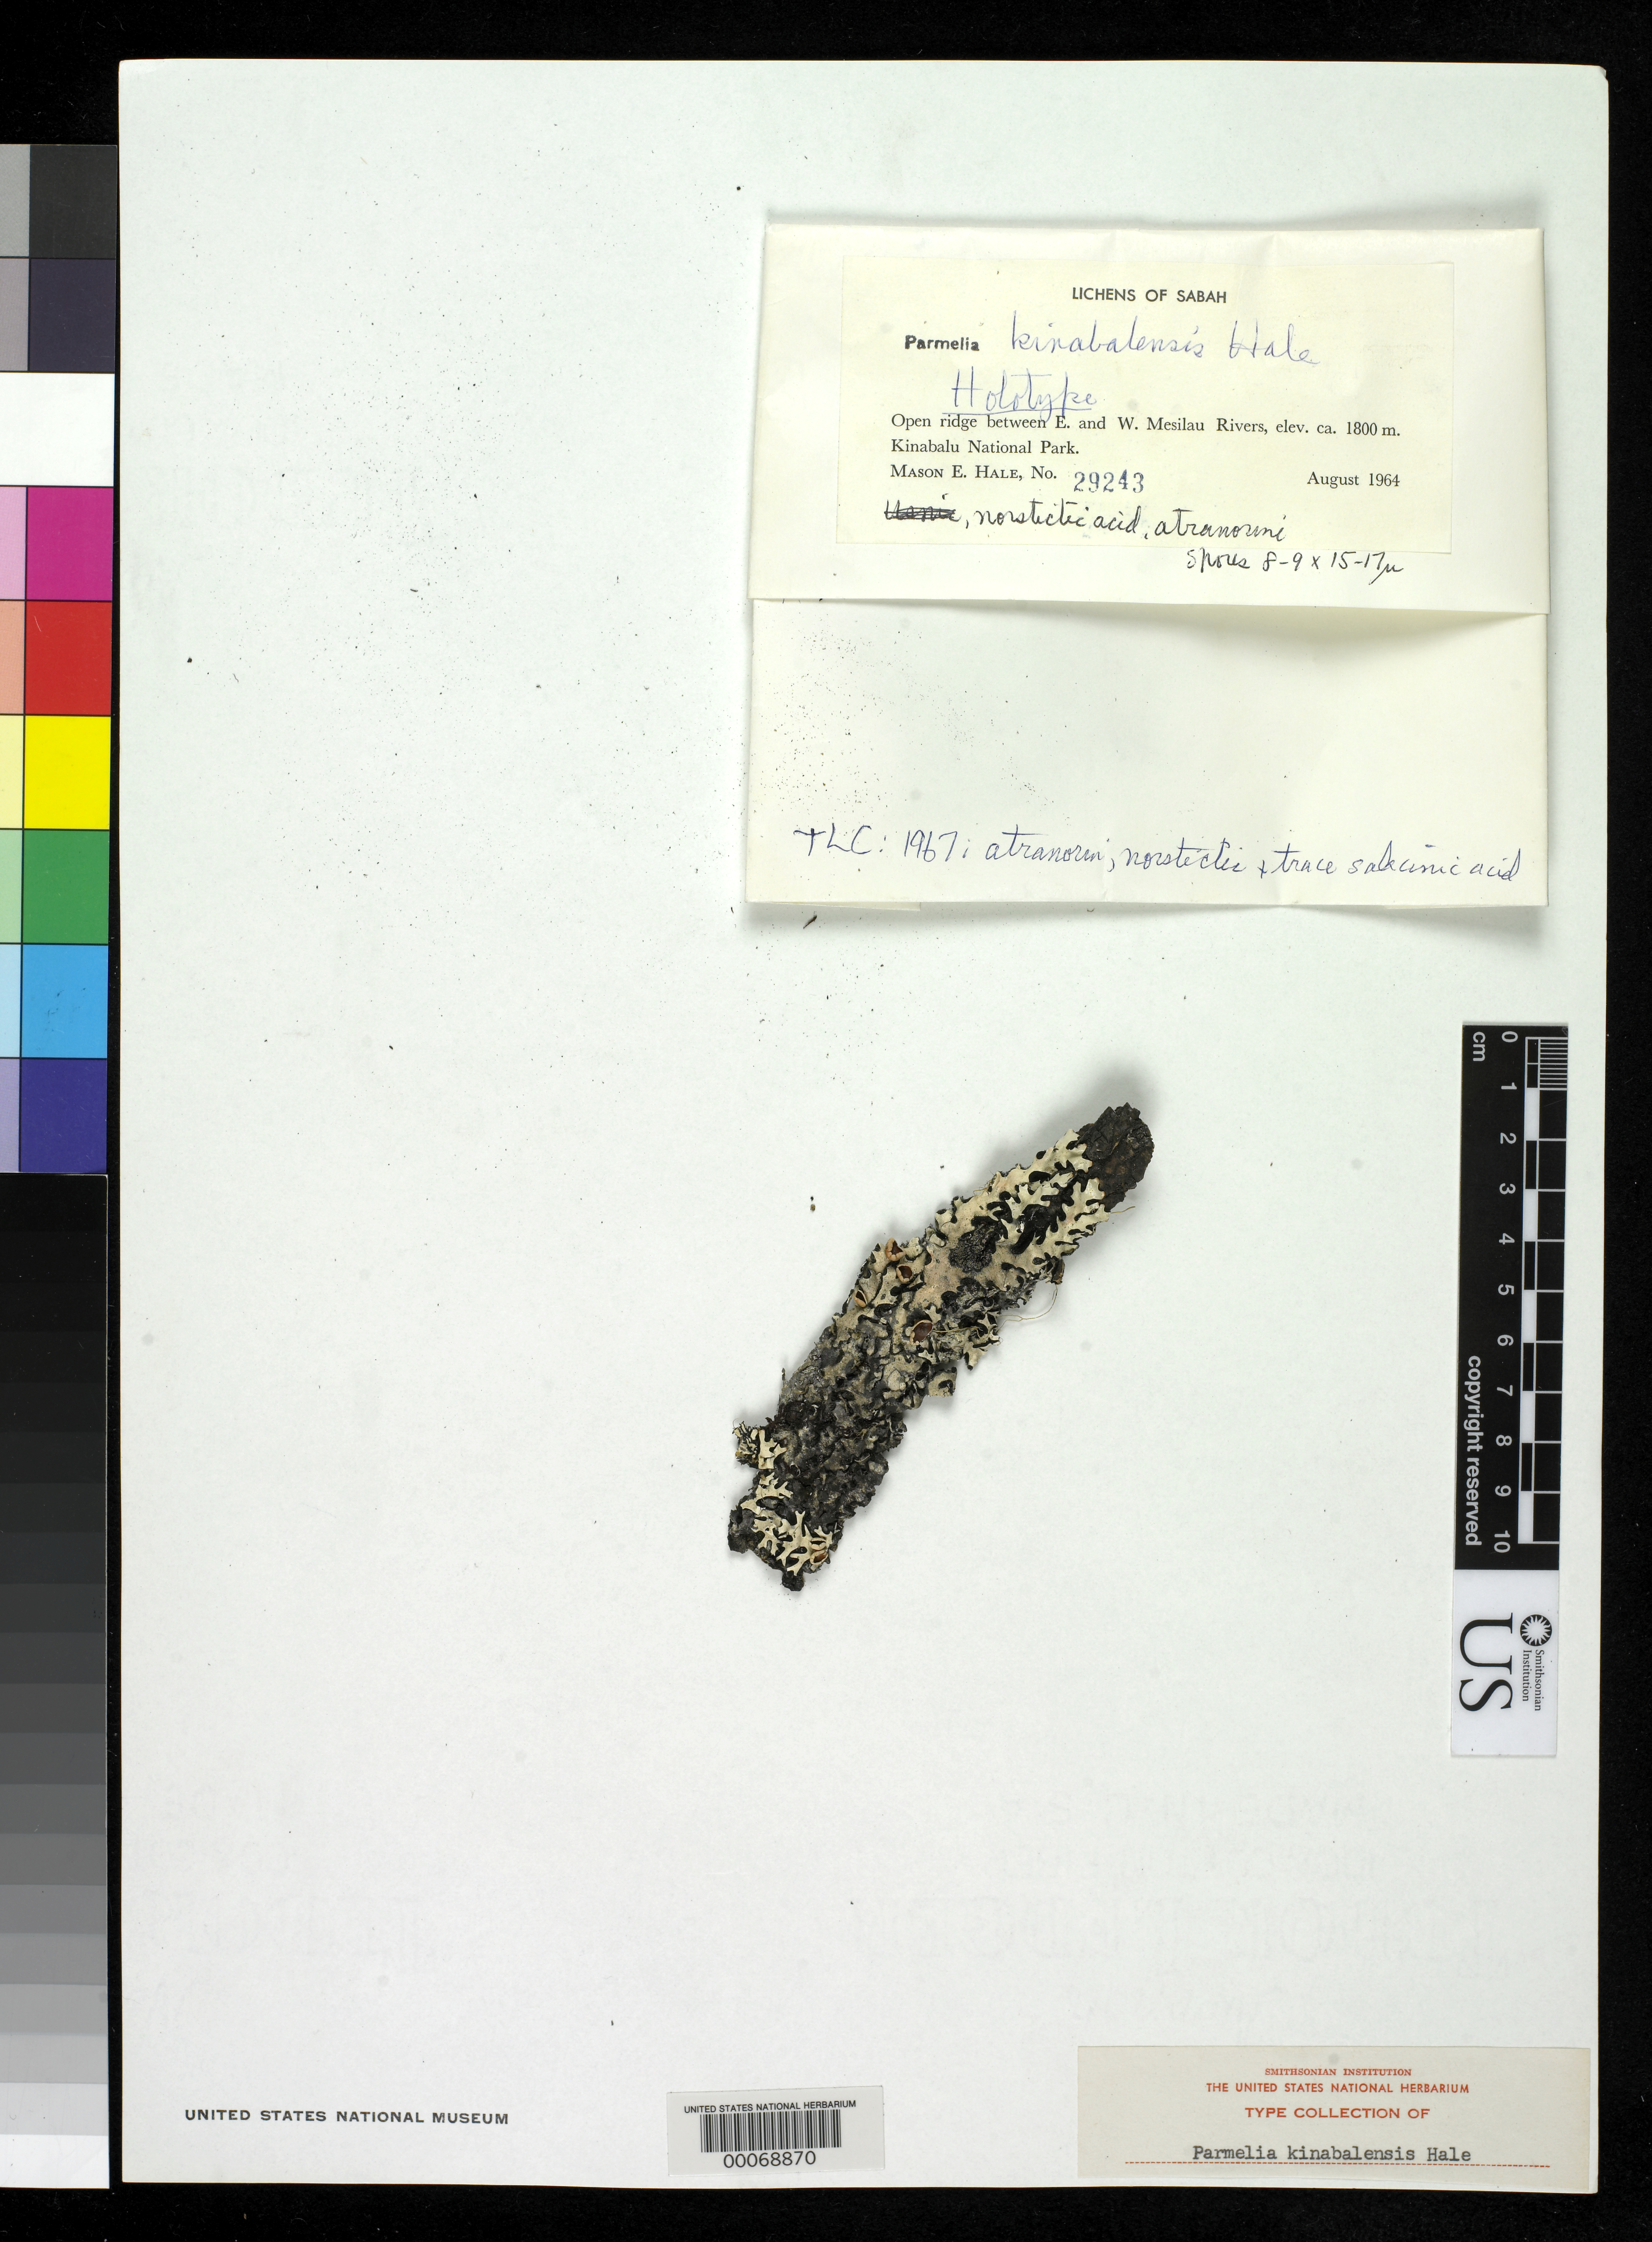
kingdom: Fungi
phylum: Ascomycota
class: Lecanoromycetes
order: Lecanorales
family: Parmeliaceae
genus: Parmelia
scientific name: Parmelia kinabalensis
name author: Hale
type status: Holotype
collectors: M. Hale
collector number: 29243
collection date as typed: Aug 1964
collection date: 1964-08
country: Malaysia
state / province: Sabah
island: Borneo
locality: Between E. & W. Mesilau Rivers, Kinabalu Natl. Park.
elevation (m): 1800